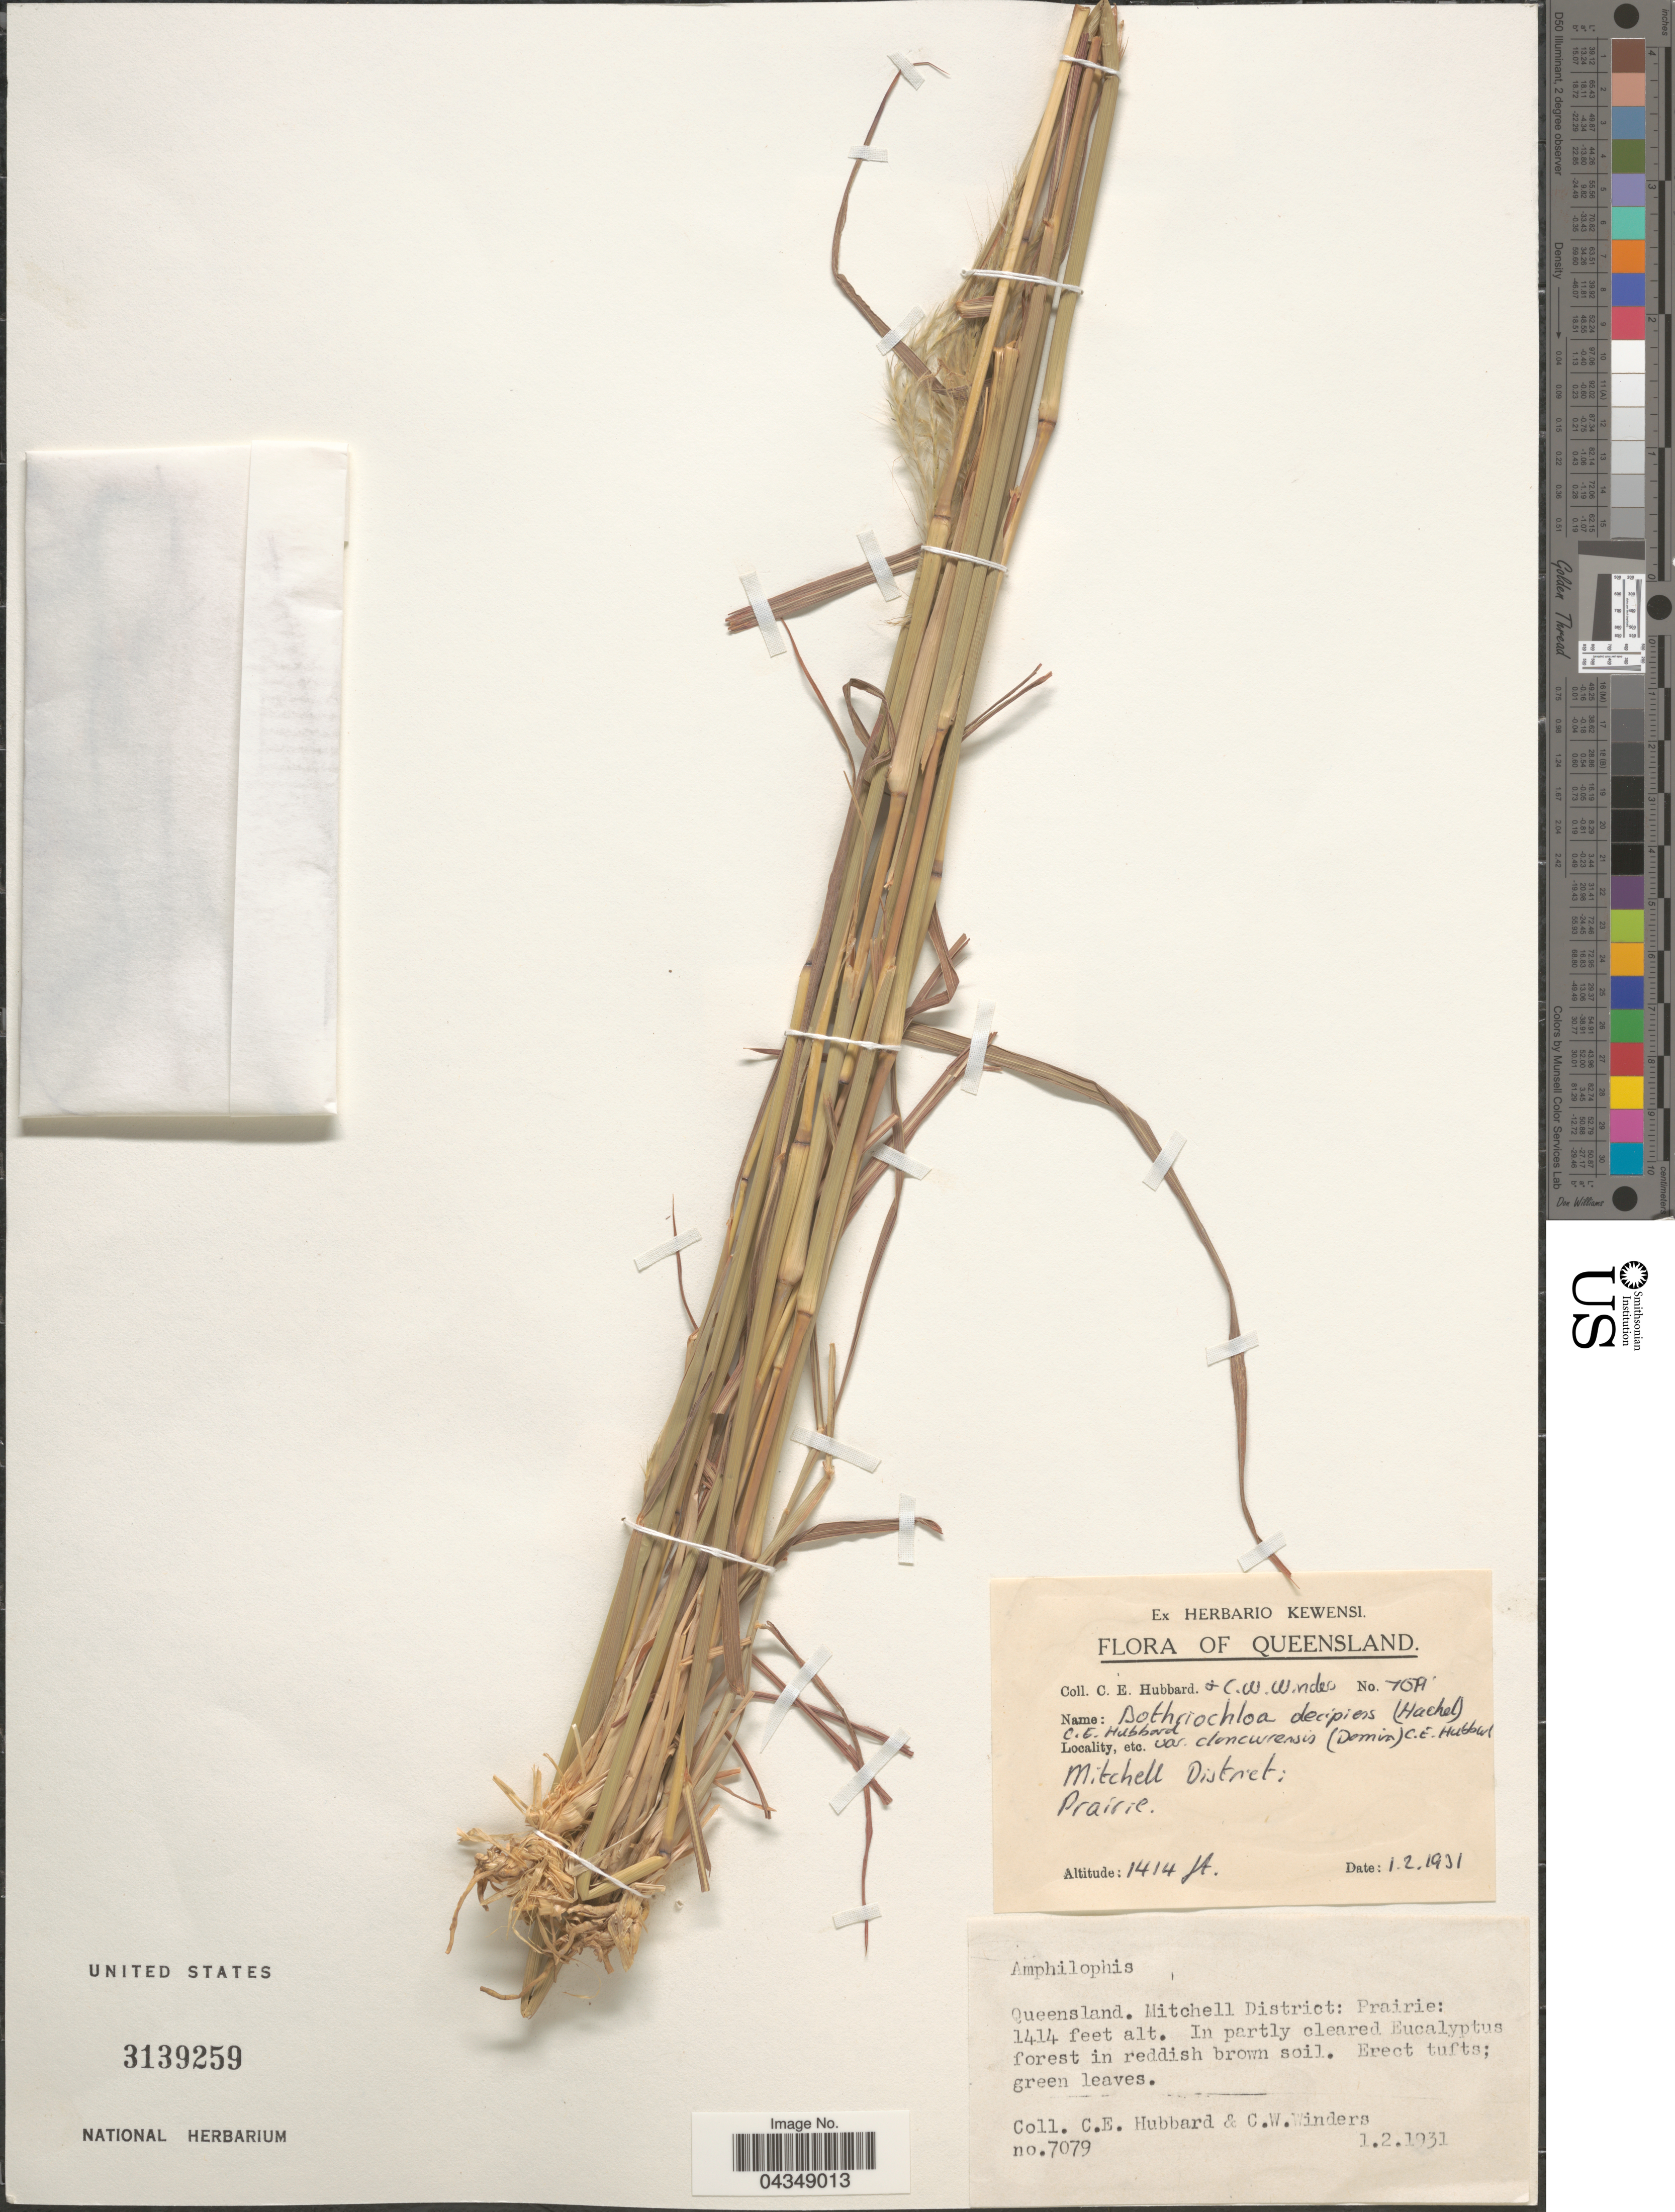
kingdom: Plantae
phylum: Tracheophyta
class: Liliopsida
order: Poales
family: Poaceae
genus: Bothriochloa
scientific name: Bothriochloa decipiens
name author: (Hack.) C. E. Hubb.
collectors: C. E. Hubbard & C. Winders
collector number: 7079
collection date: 1931-02-01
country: Australia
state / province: Queensland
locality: Mitchell District: Prairie.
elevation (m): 431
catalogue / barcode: US 3139259